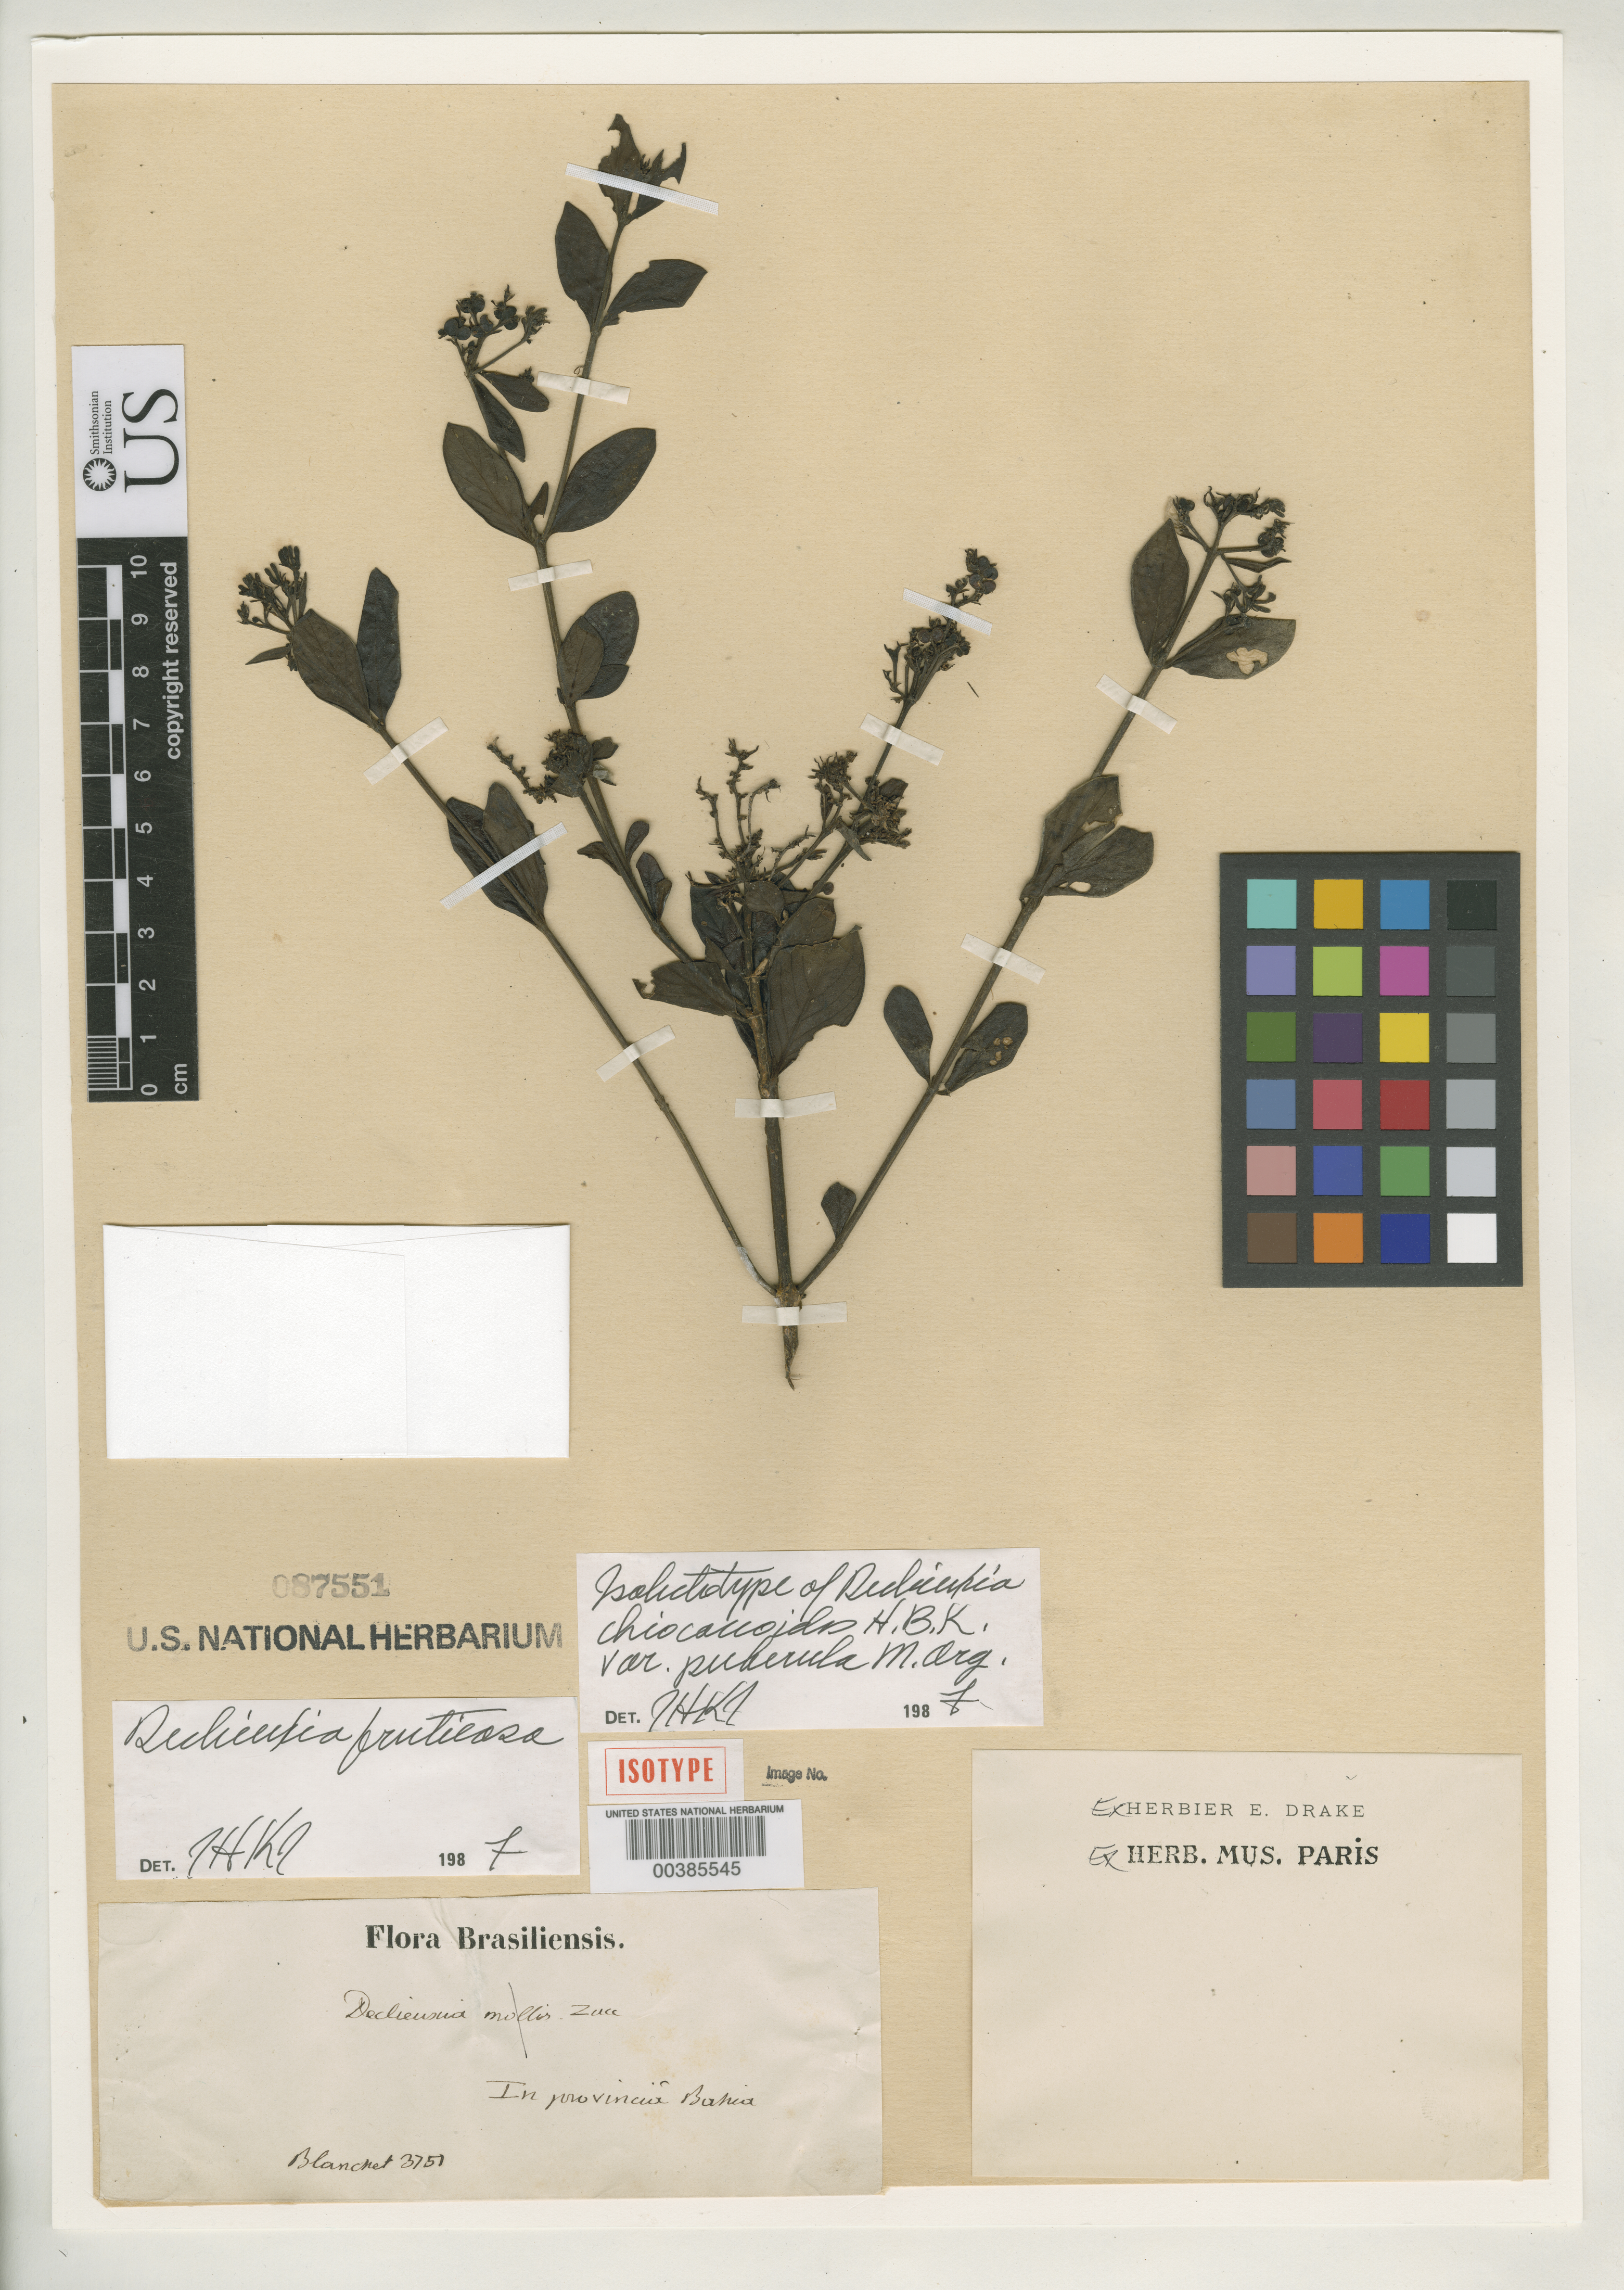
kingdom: Plantae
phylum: Tracheophyta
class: Magnoliopsida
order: Gentianales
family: Rubiaceae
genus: Declieuxia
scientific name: Declieuxia chiococcoides var. puberula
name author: Müll. Arg. in Mart.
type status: Isolectotype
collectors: J. Blanchet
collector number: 3751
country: Brazil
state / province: Bahia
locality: North of Esplanda city on road to Jaquera.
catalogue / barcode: US 87551